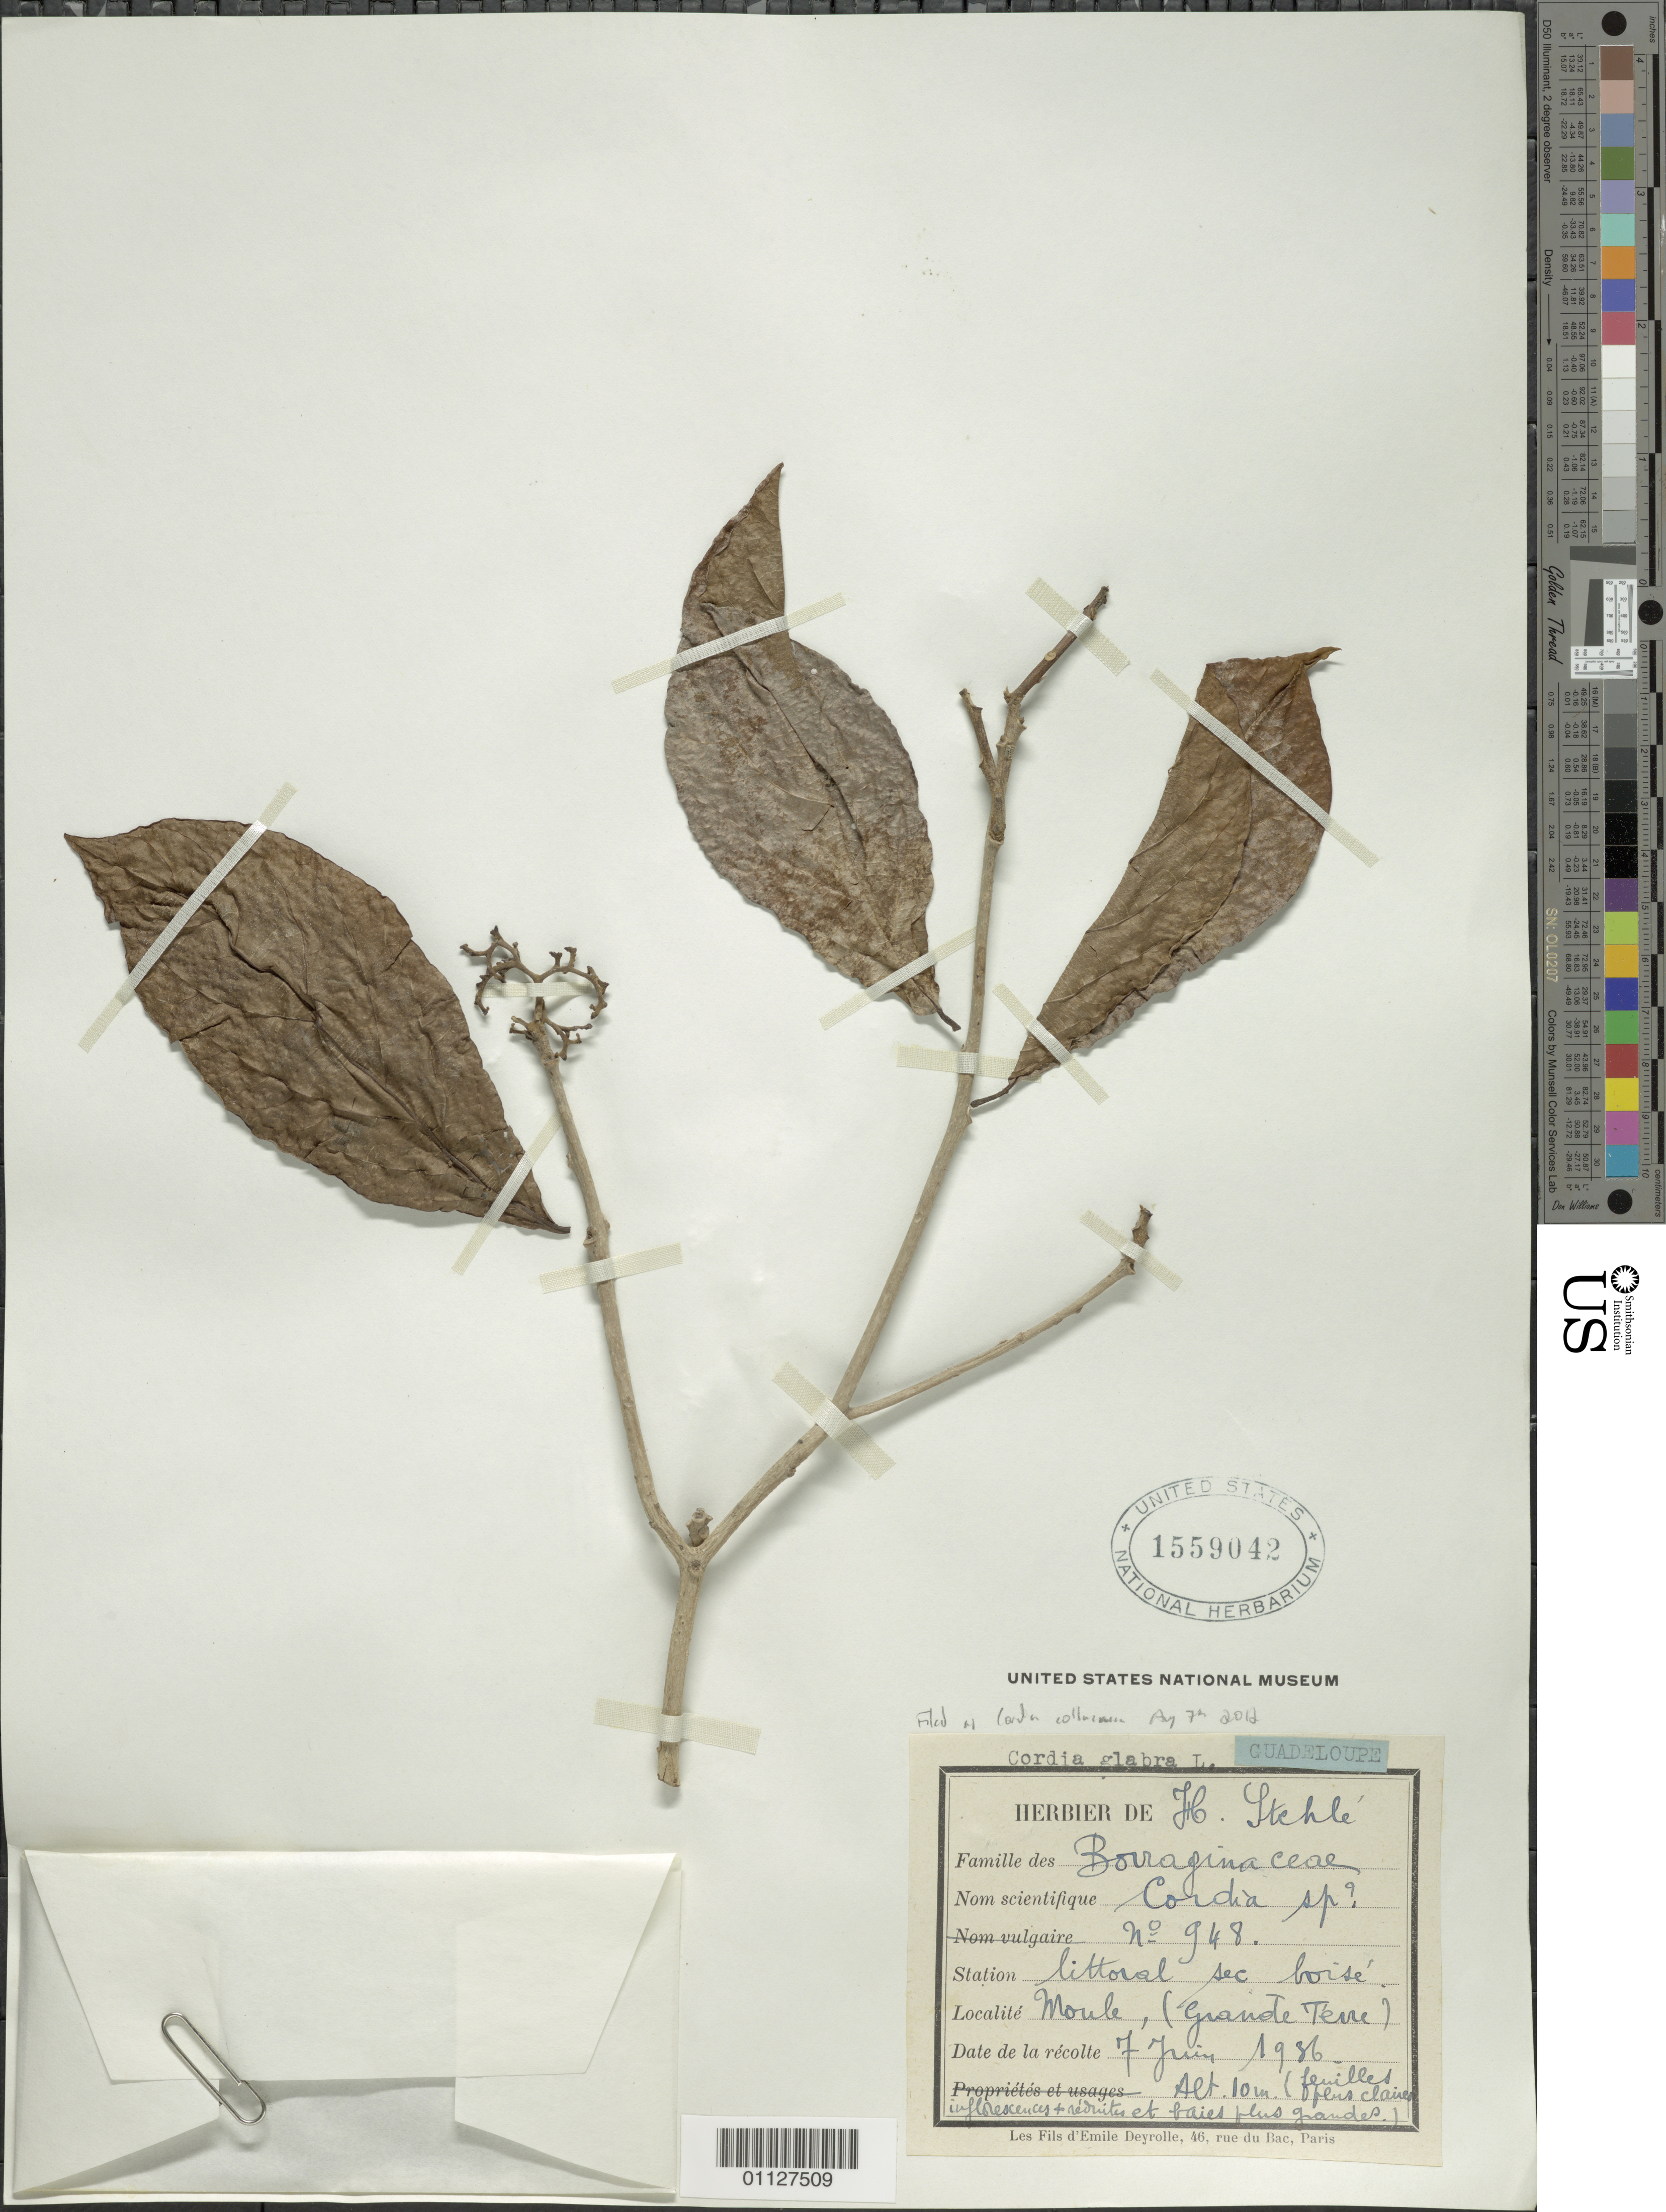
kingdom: Plantae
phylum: Tracheophyta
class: Magnoliopsida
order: Boraginales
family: Cordiaceae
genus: Cordia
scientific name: Cordia collococca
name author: L.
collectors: H. Stehlé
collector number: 948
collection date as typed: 07 Jun 1936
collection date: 1936-06-07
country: Guadeloupe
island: Grande Terre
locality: Moule. Littoral sec boise.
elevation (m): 10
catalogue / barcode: US 1559042